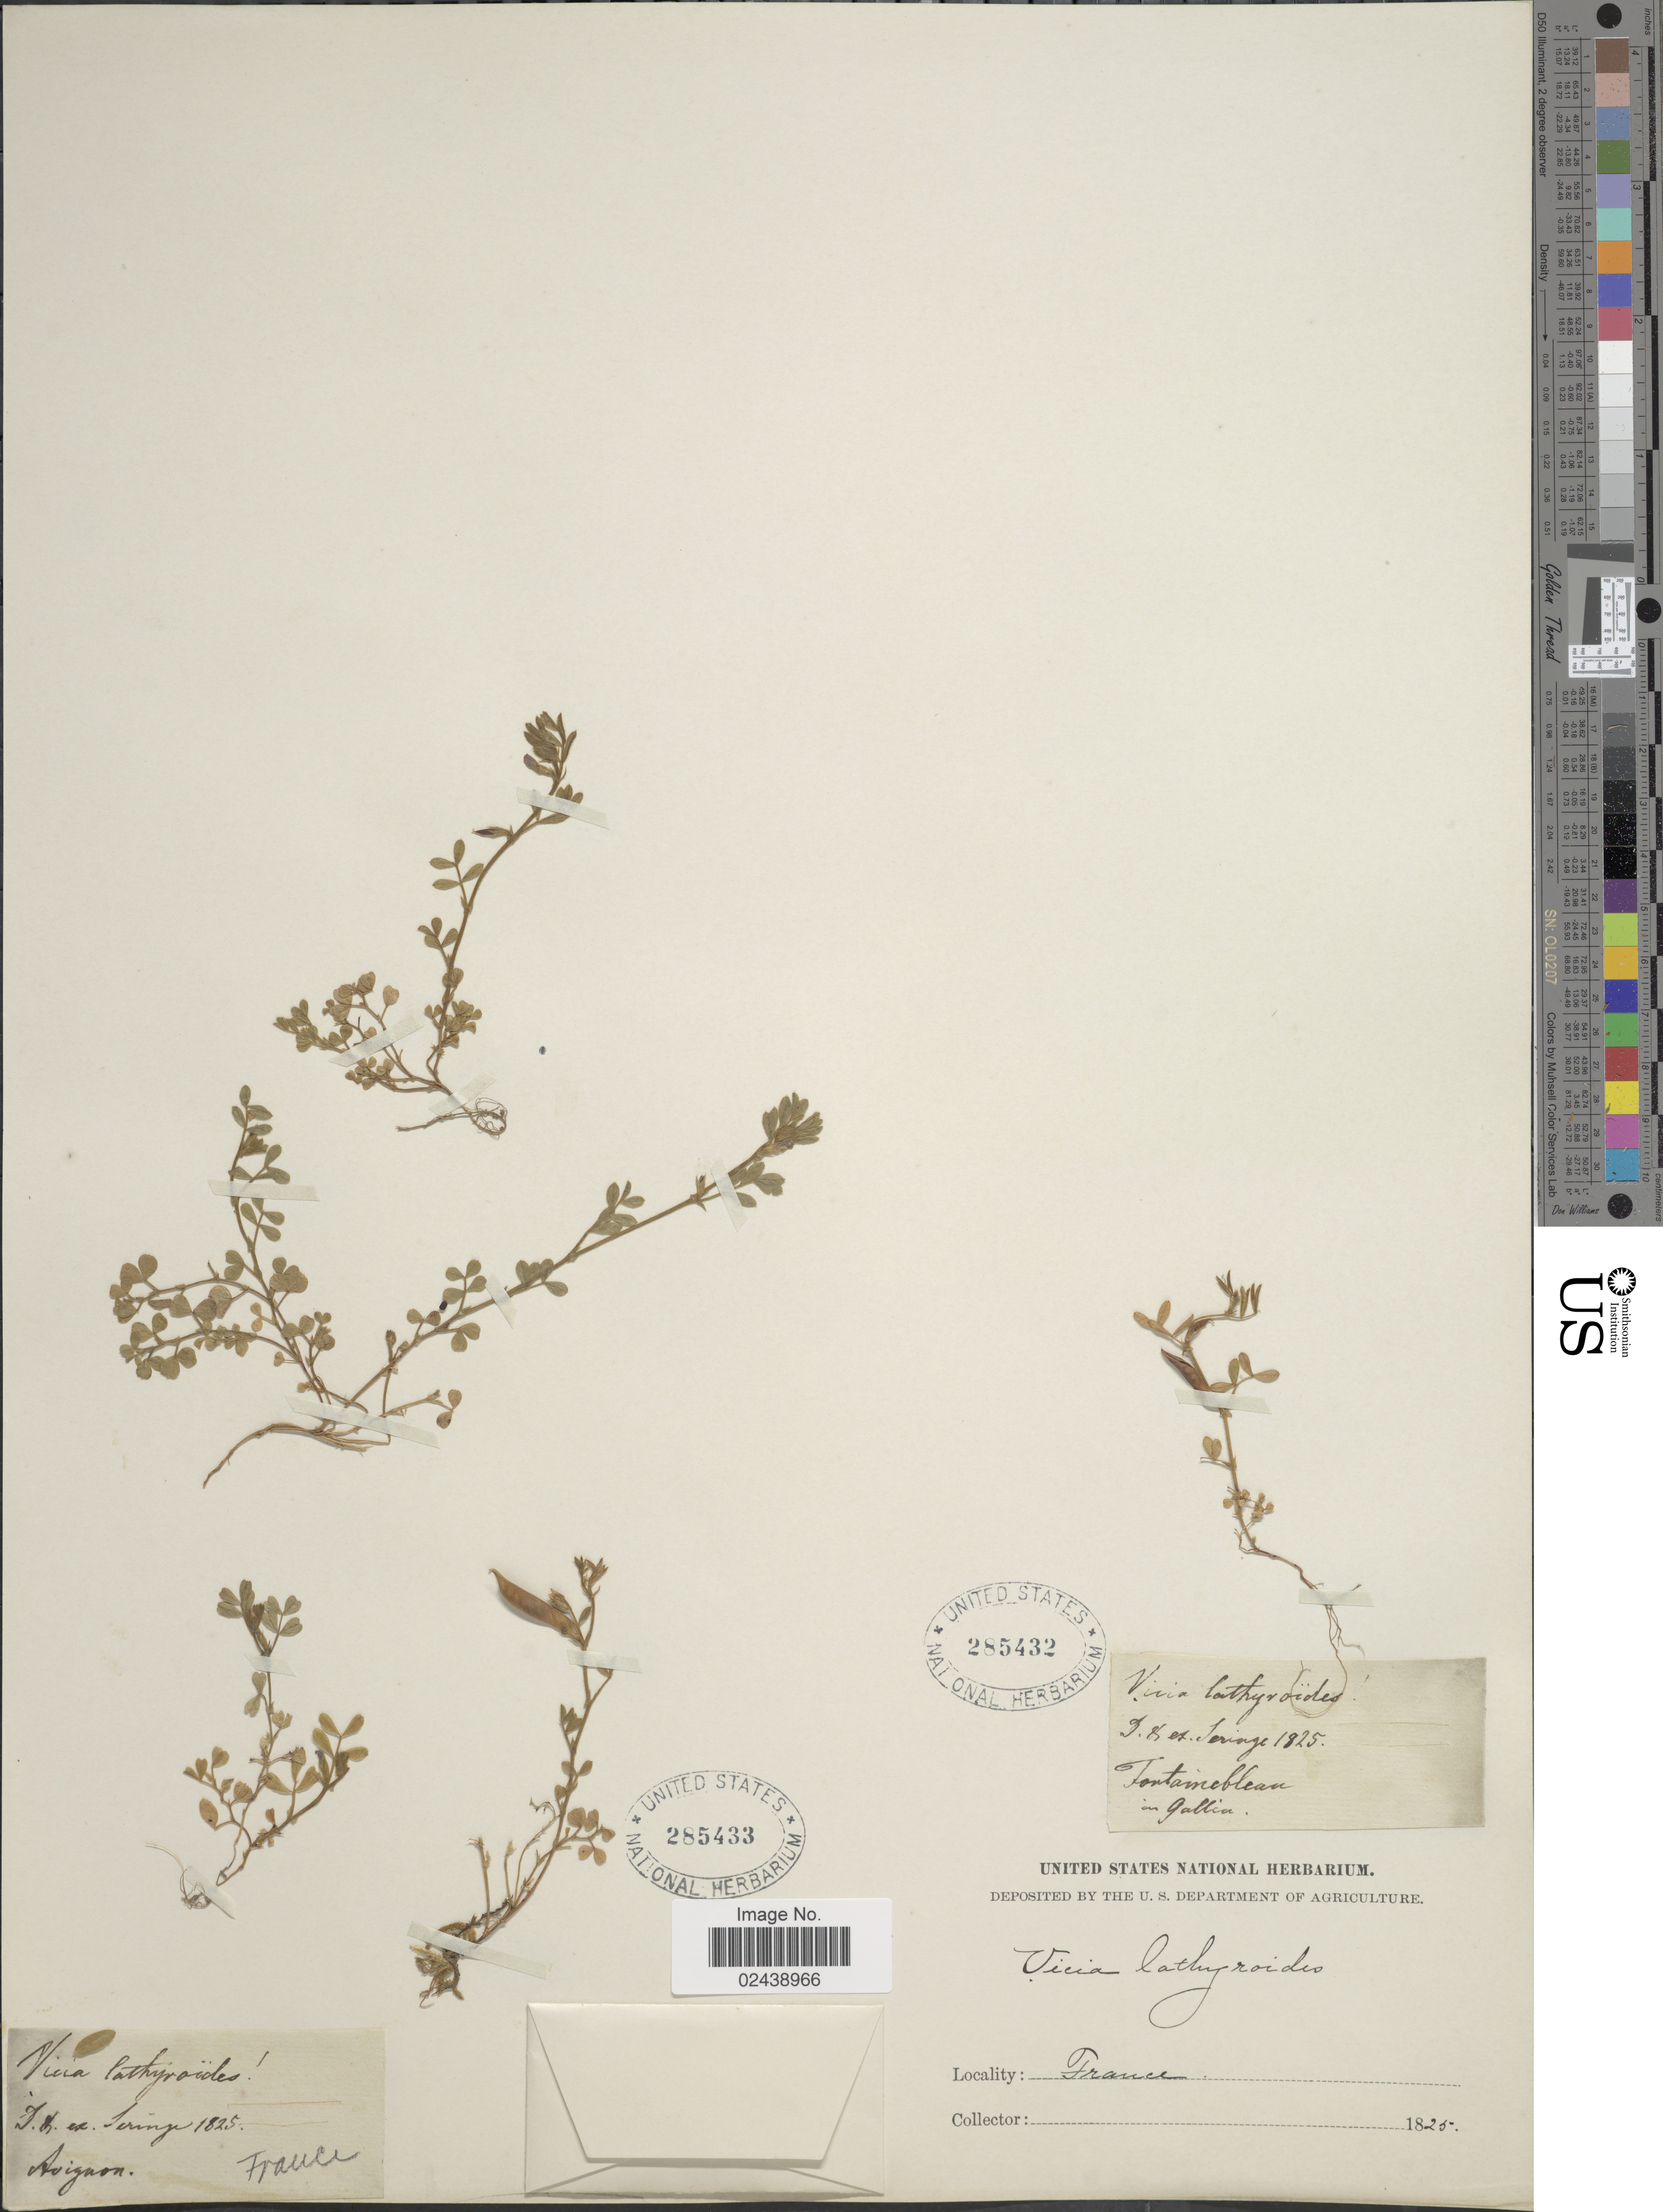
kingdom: Plantae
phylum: Tracheophyta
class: Magnoliopsida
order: Fabales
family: Fabaceae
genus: Vicia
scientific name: Vicia lathyroides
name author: L.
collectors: -. Avignon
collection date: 1825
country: France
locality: D.b. et. Seringe [interpreted]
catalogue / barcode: US 285433-2